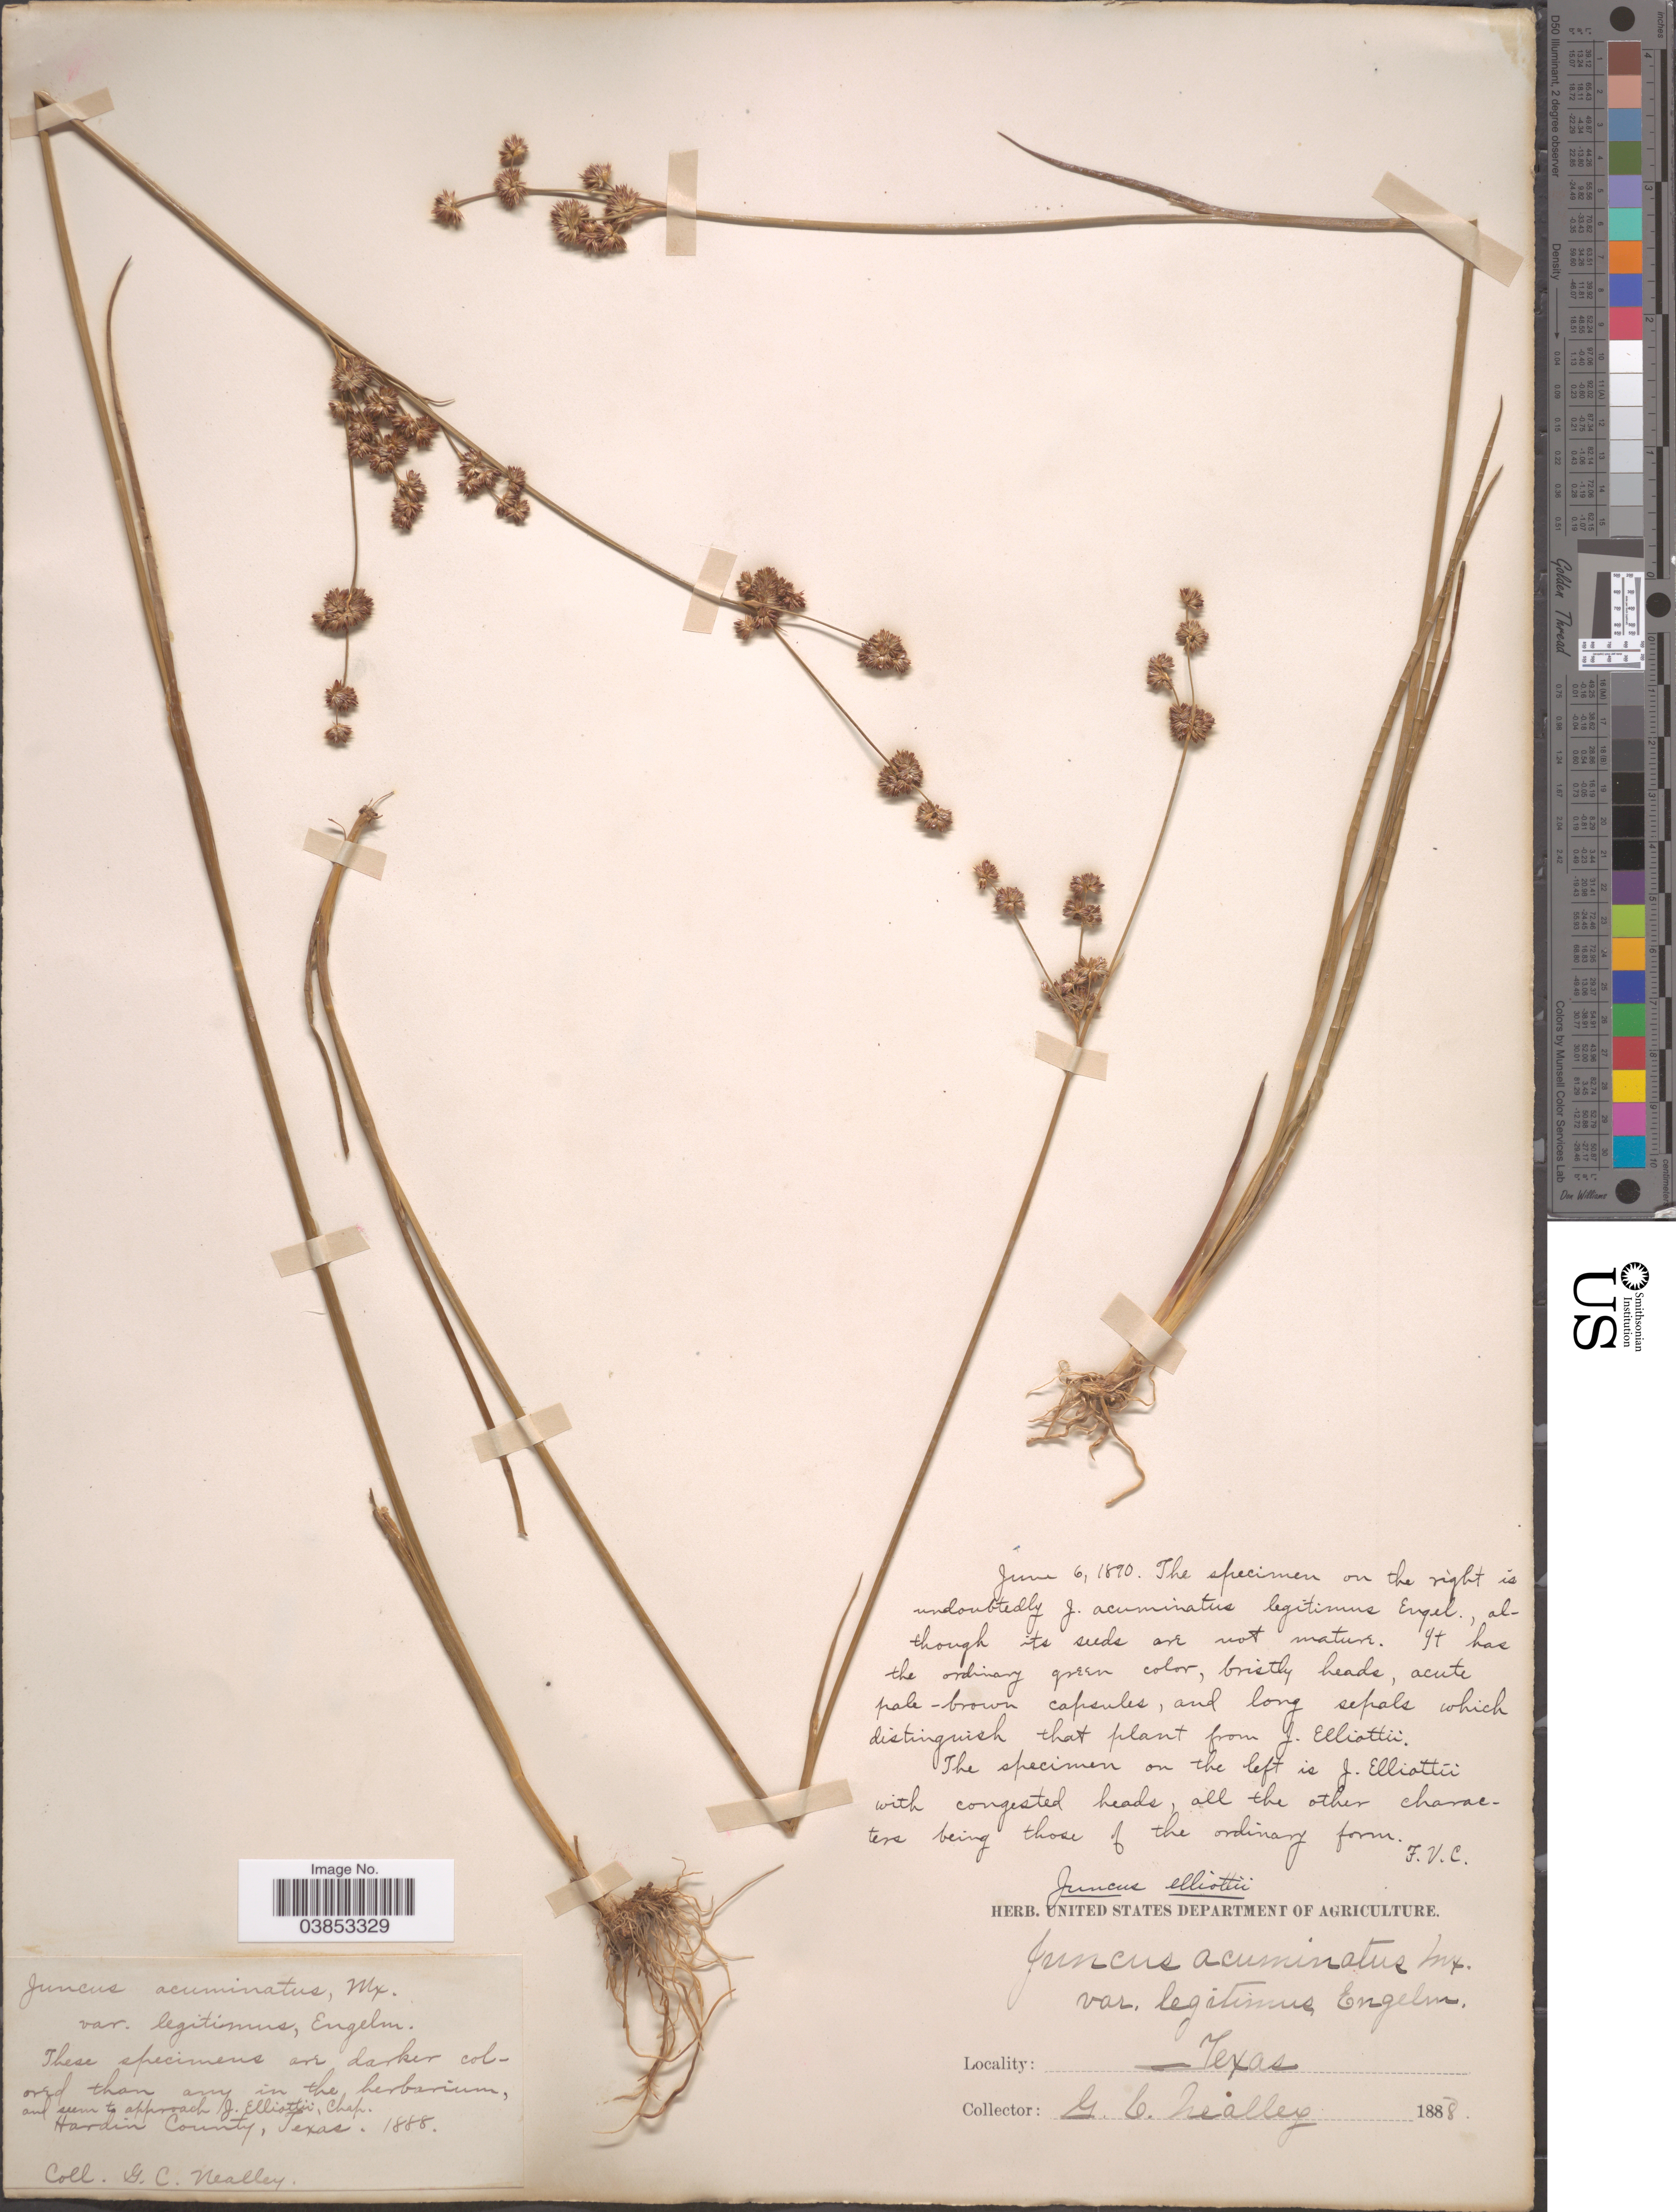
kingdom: Plantae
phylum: Tracheophyta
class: Liliopsida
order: Poales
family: Juncaceae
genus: Juncus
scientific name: Juncus elliottii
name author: Chapm.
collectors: G. C. Nealley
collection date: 1888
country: United States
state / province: Texas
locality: Hardin County.